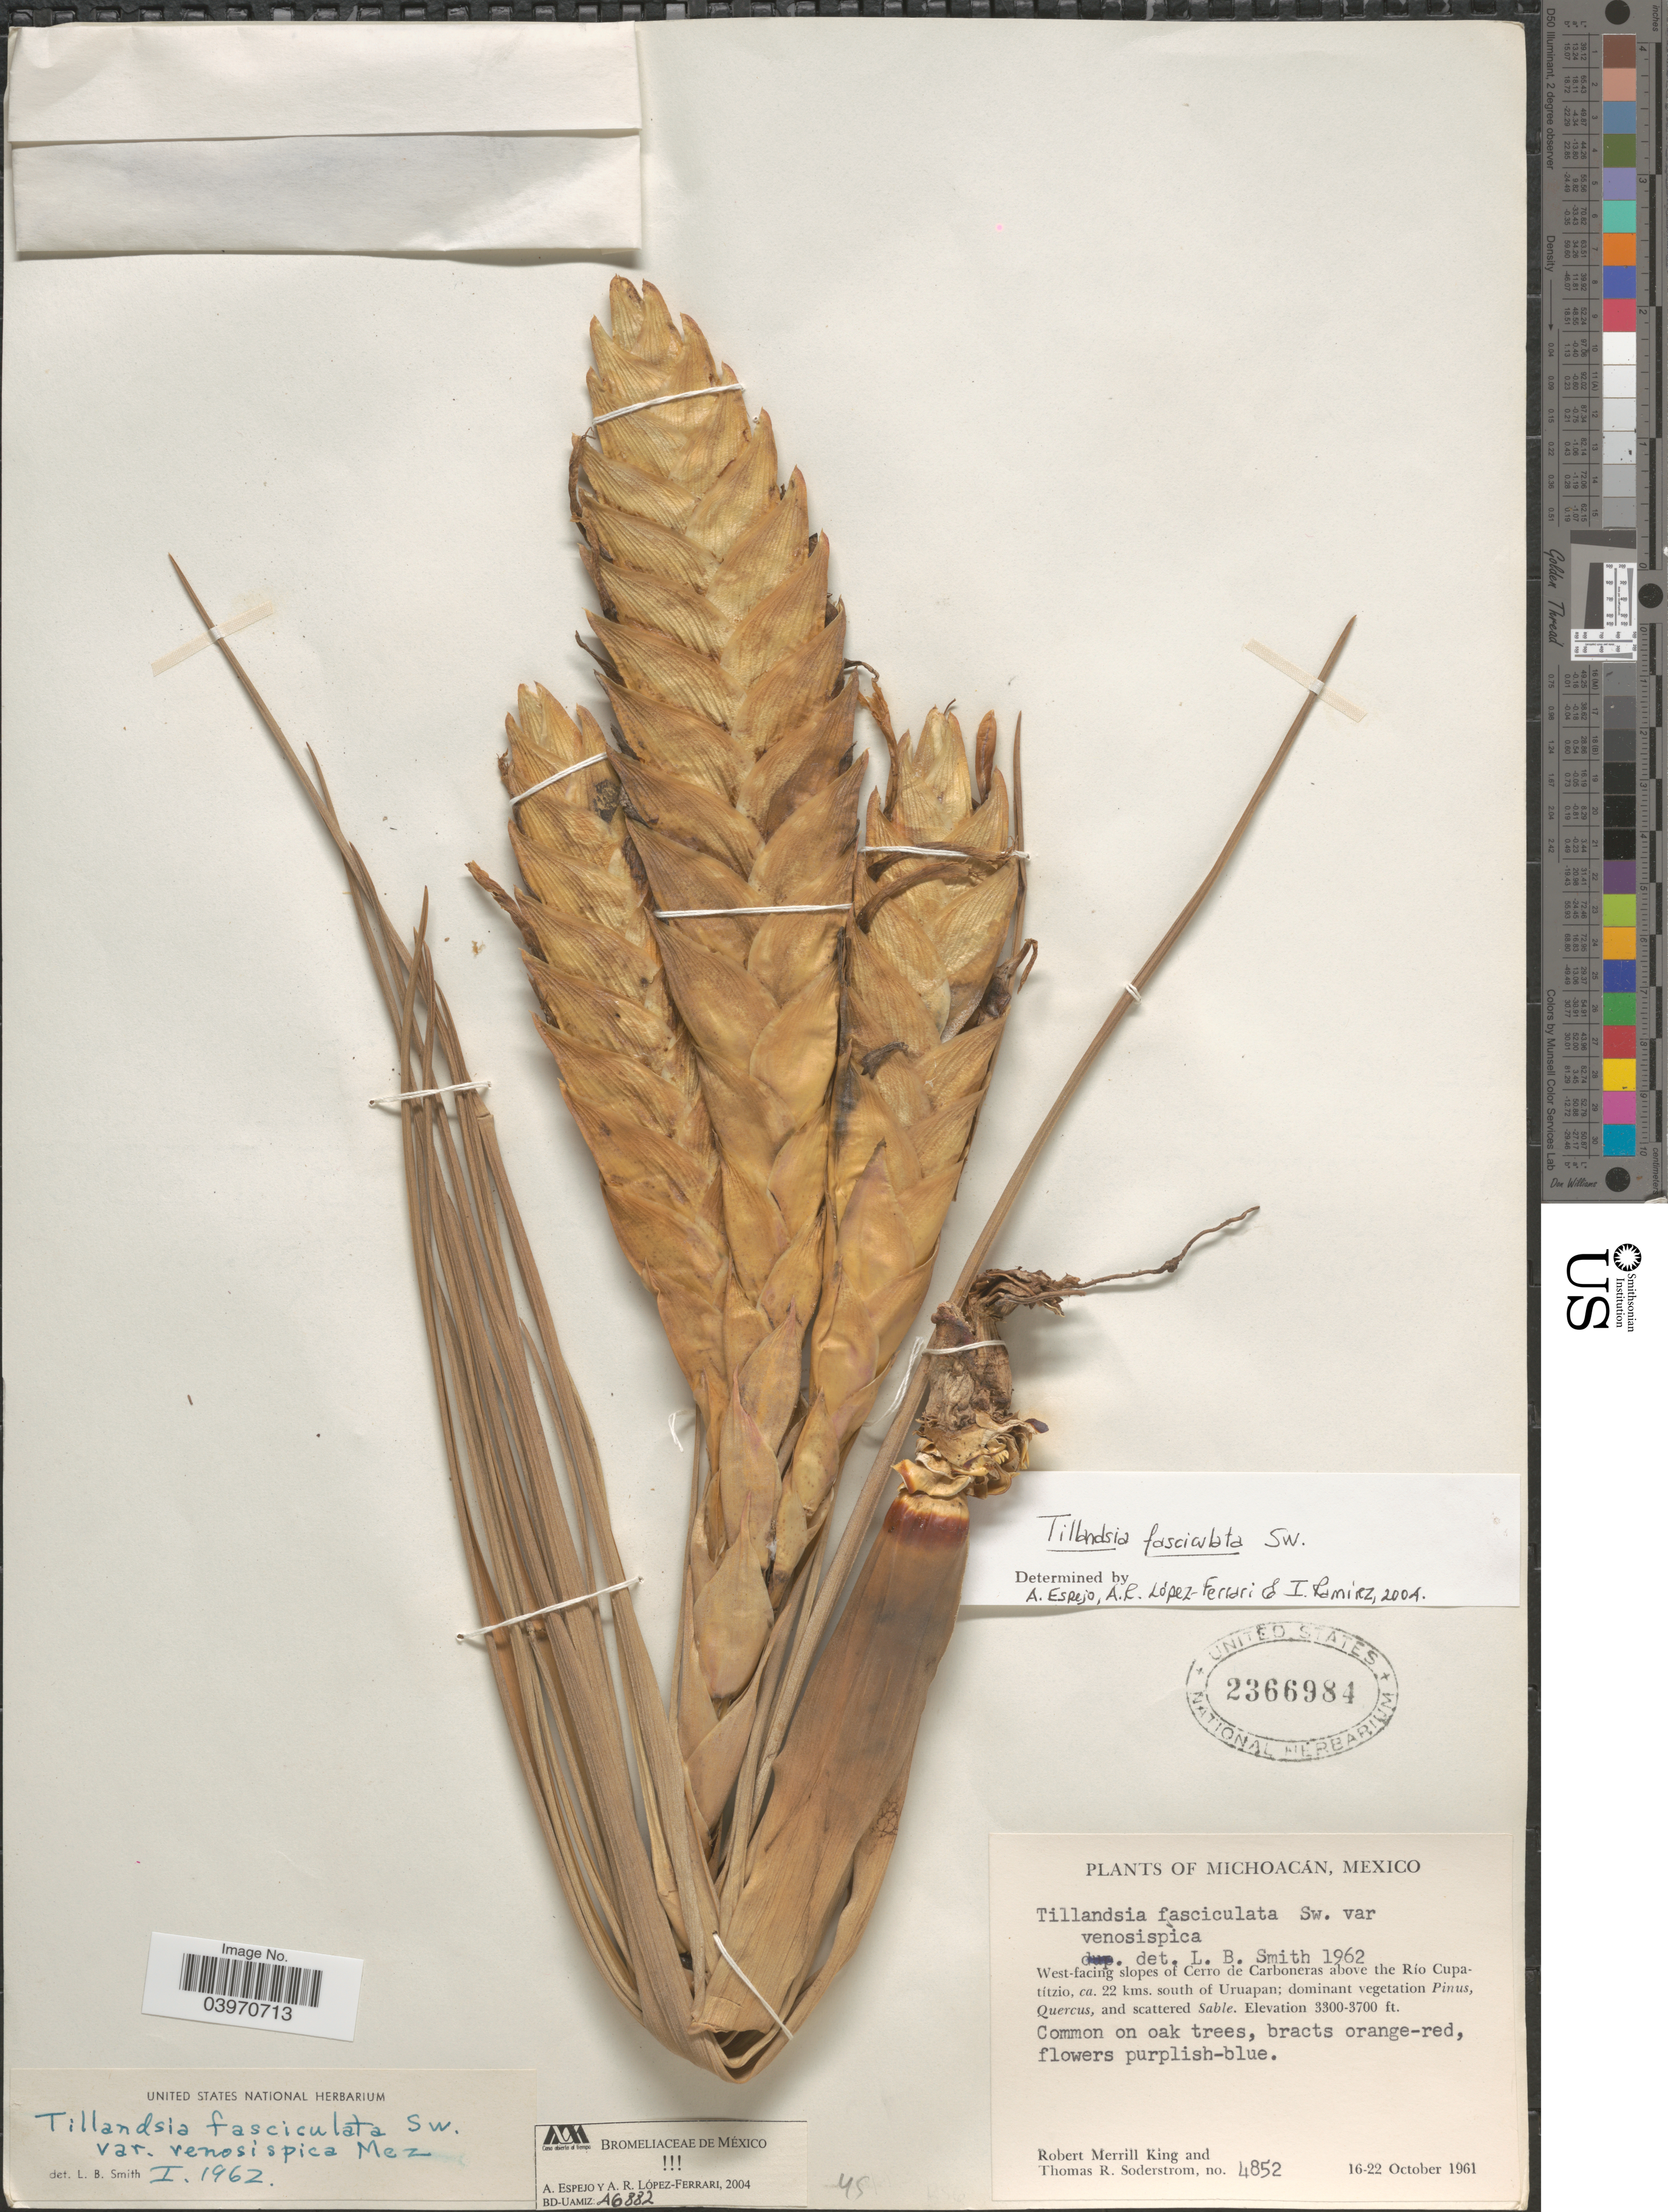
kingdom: Plantae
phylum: Tracheophyta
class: Liliopsida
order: Poales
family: Bromeliaceae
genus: Tillandsia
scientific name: Tillandsia fasciculata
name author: Sw.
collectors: R. M. King & T. R. Soderstrom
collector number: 4852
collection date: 1961-10-16/1961-10-22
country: Mexico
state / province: Michoacán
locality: West-facing slopes of Cerro de Carboneras above the Río Cupatítzio, ca. 22 kms. south of Uruapan.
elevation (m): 1006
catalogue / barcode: US 2366984